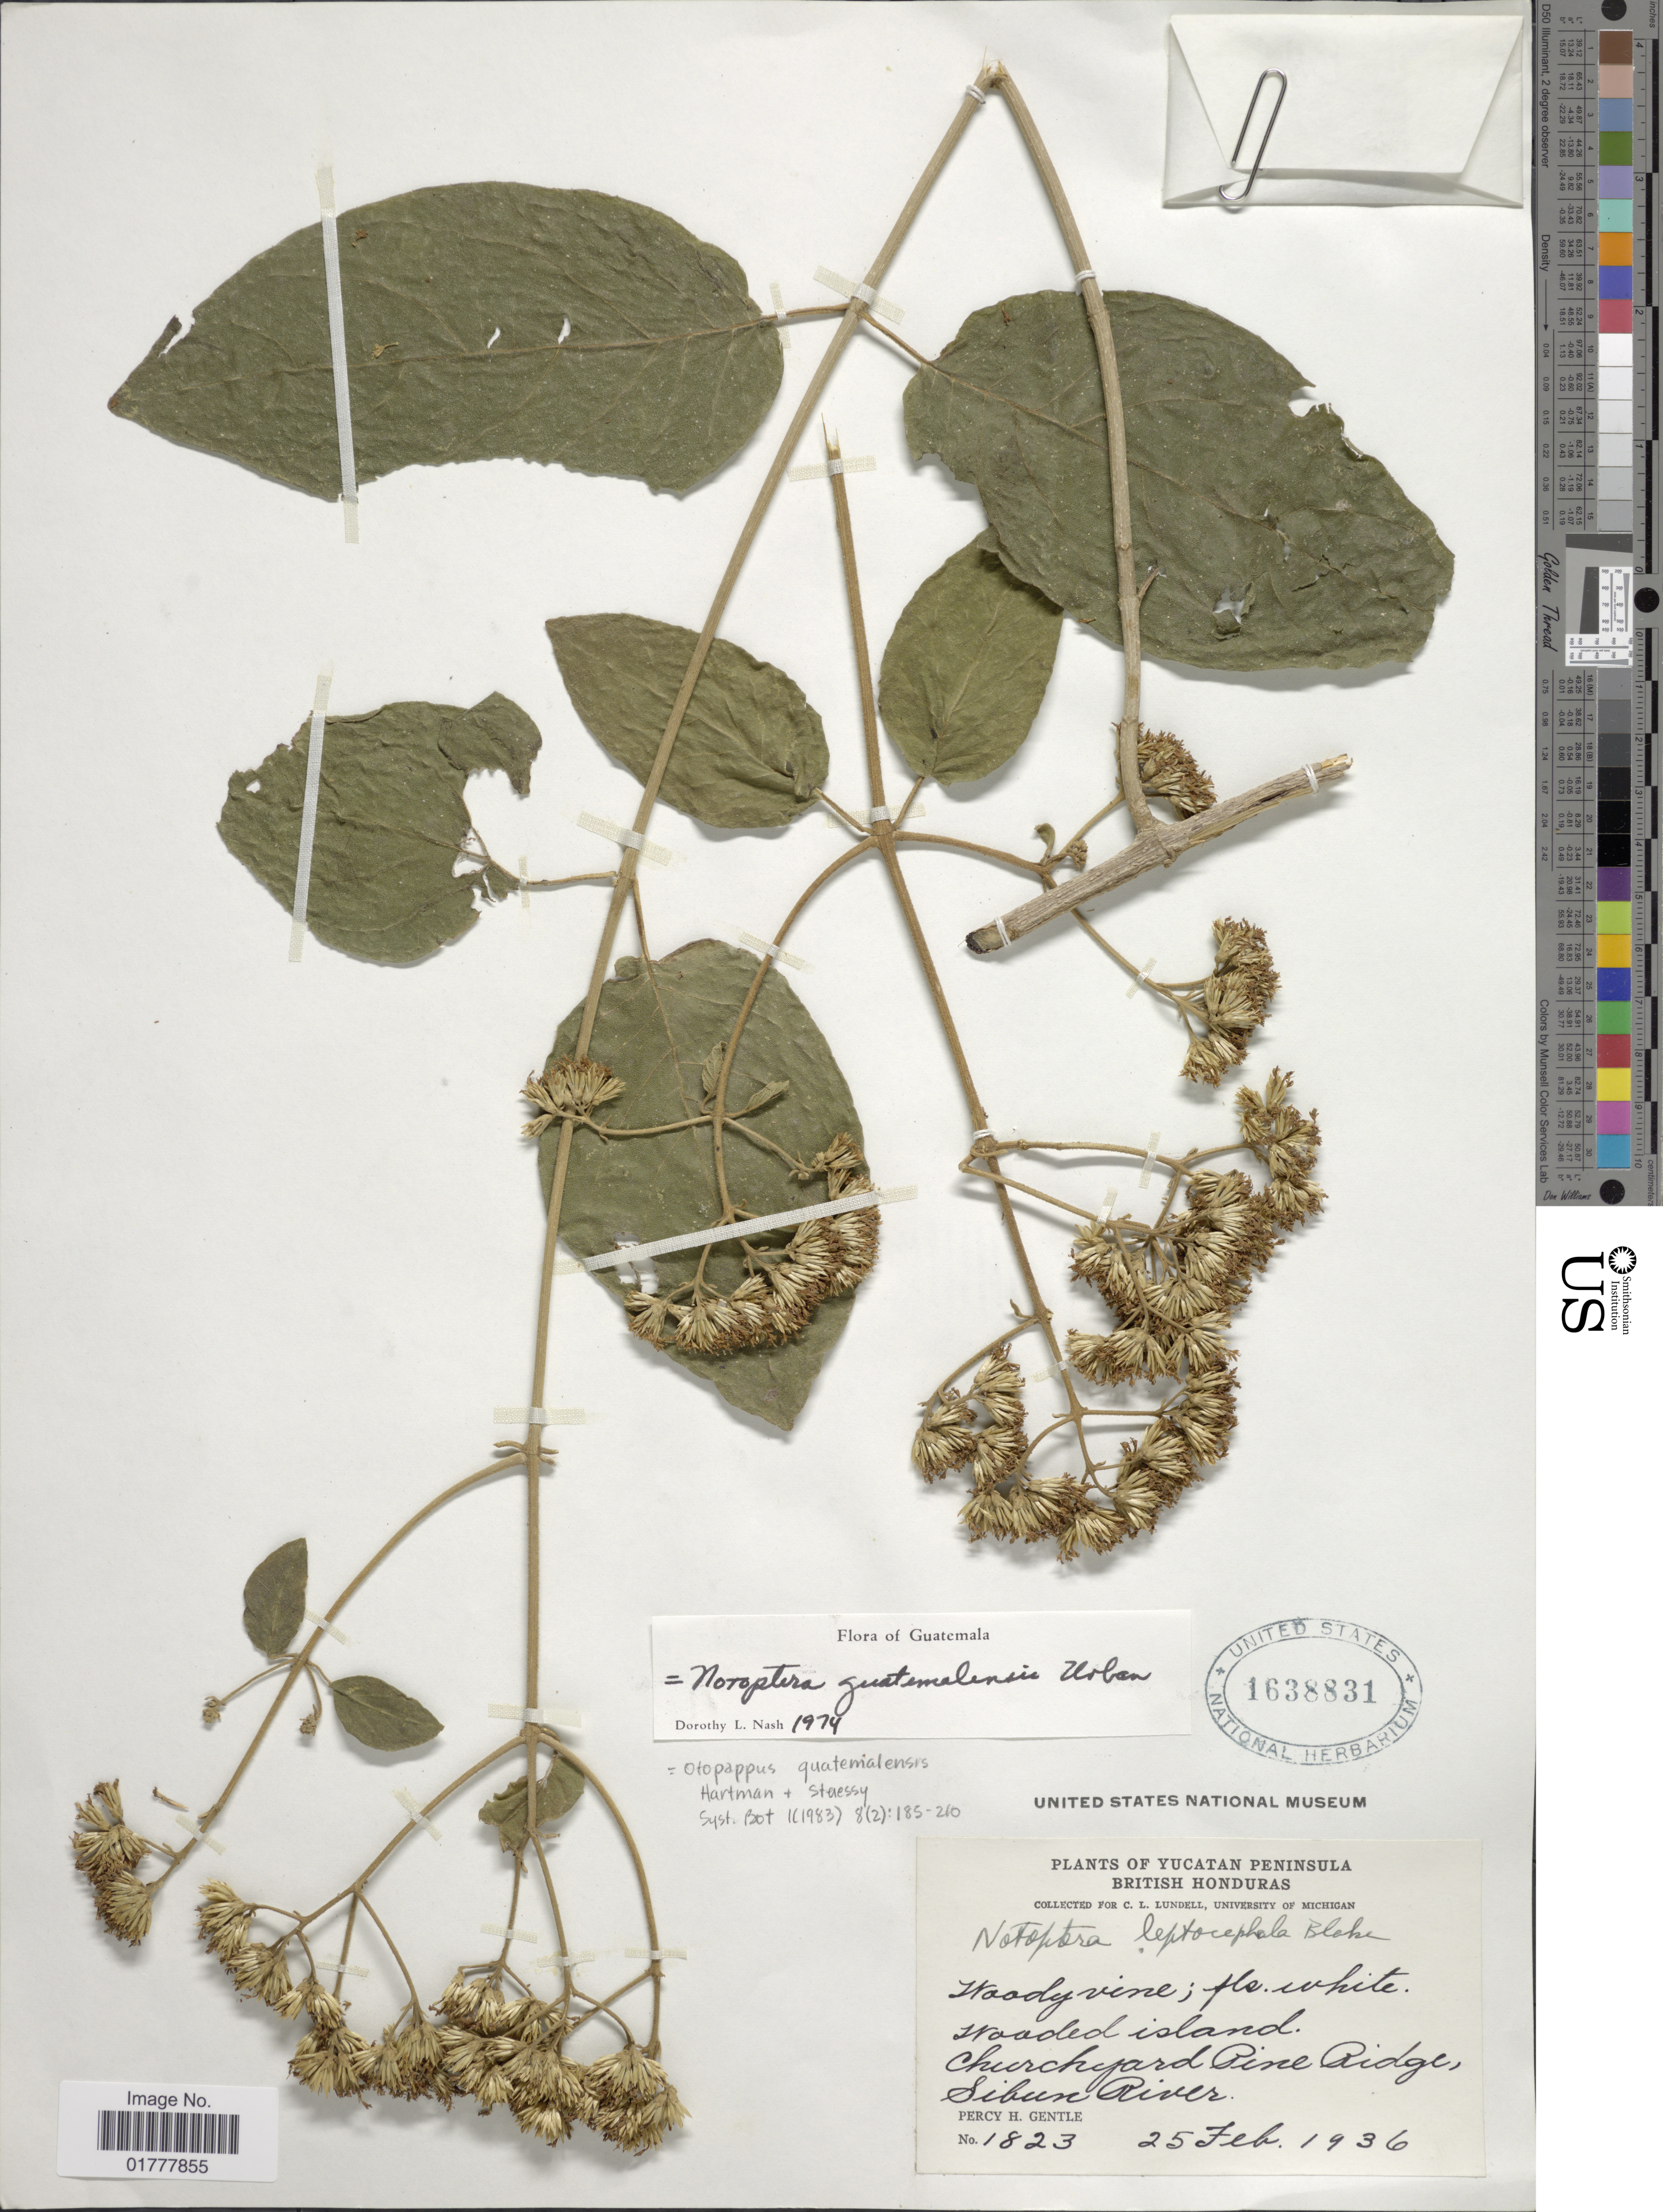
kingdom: Plantae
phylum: Tracheophyta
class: Magnoliopsida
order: Asterales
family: Asteraceae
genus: Otopappus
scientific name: Otopappus guatemalensis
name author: (Urb.) R.L. Hartm. & Steussy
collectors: P. H. Gentle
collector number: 1823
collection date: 1936-02-25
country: Belize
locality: Yucatan Peninsula, British Honduras, Churchyard Pine Ridge, Sibun River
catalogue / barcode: US 1638831